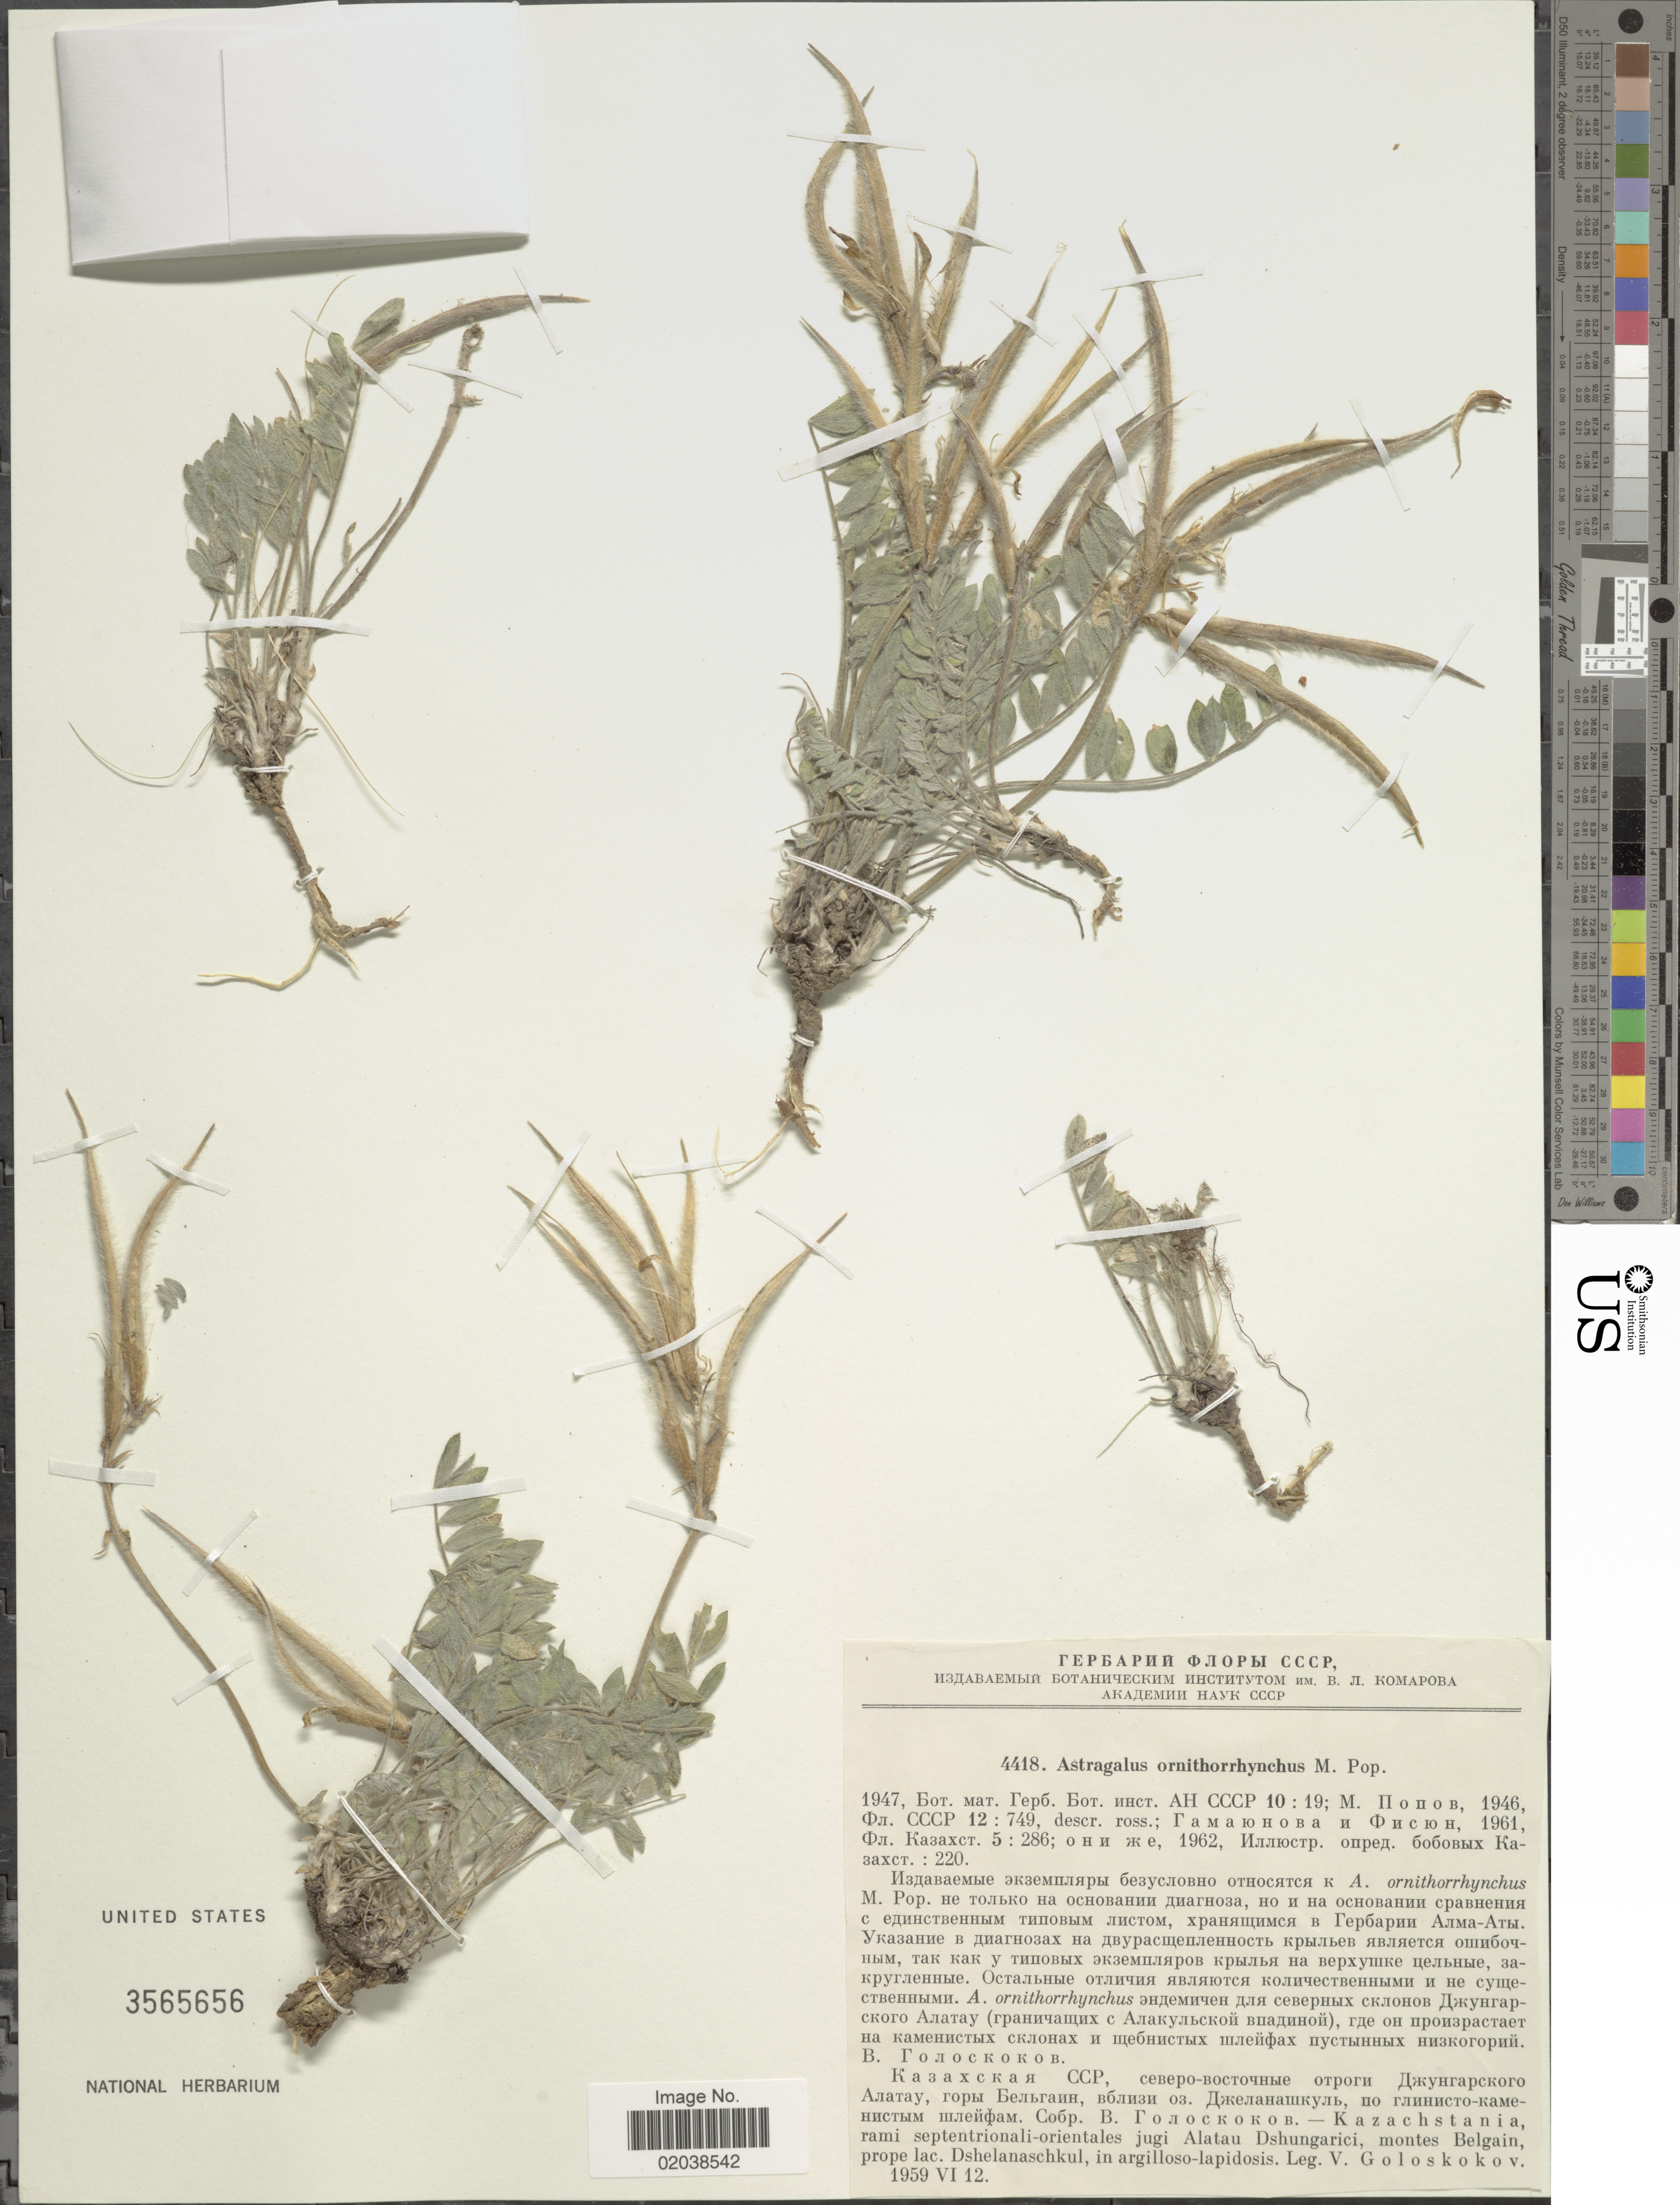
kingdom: Plantae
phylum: Tracheophyta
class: Magnoliopsida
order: Fabales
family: Fabaceae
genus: Astragalus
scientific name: Astragalus ornithorrhynchus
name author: Popov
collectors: V. P. Goloskokov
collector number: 4418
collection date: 1959-06-12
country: Kazakhstan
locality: Kazachstania, rami septentrionali-orientales jugi Alatau Dshungarici, montes Belgain. prope lac. Dsheleanaschkul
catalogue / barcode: US 3565656